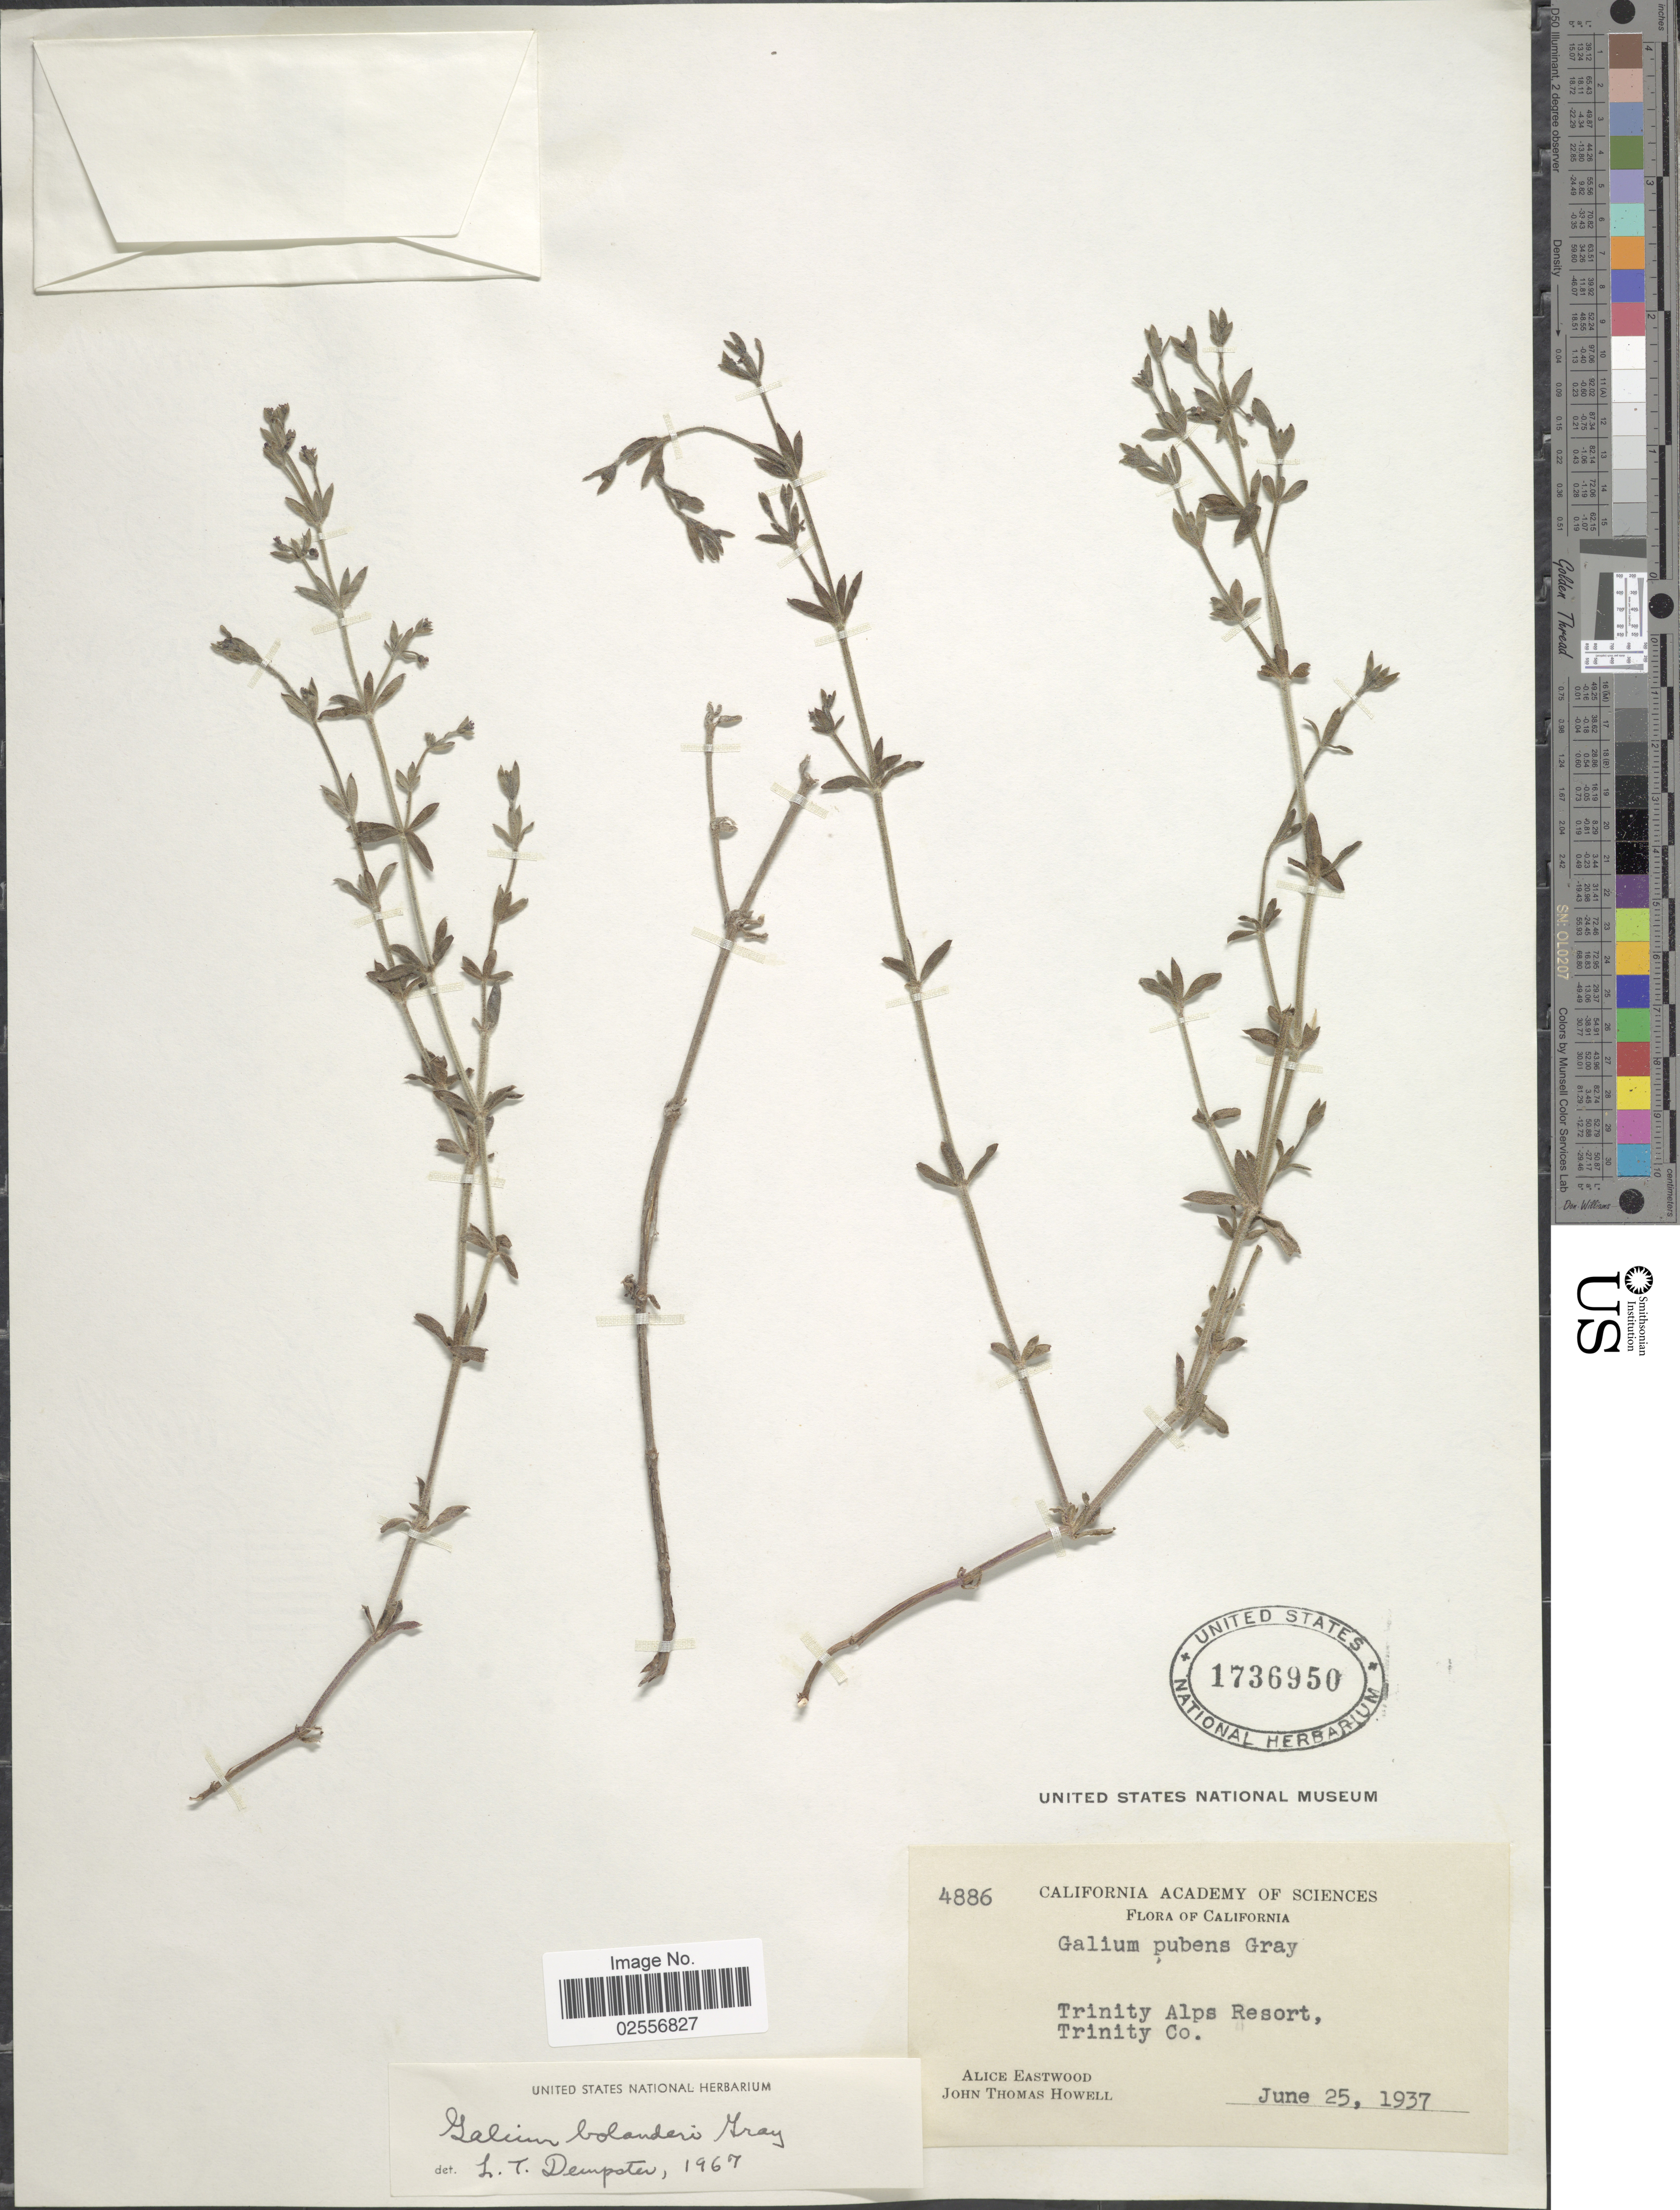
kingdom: Plantae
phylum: Tracheophyta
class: Magnoliopsida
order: Gentianales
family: Rubiaceae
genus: Galium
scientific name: Galium bolanderi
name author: A. Gray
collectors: A. Eastwood & J. T. Howell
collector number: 4886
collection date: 1937-06-25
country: United States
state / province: California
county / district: Trinity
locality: Trinity Alps Resort, Trinity Co.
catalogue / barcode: US 1736950